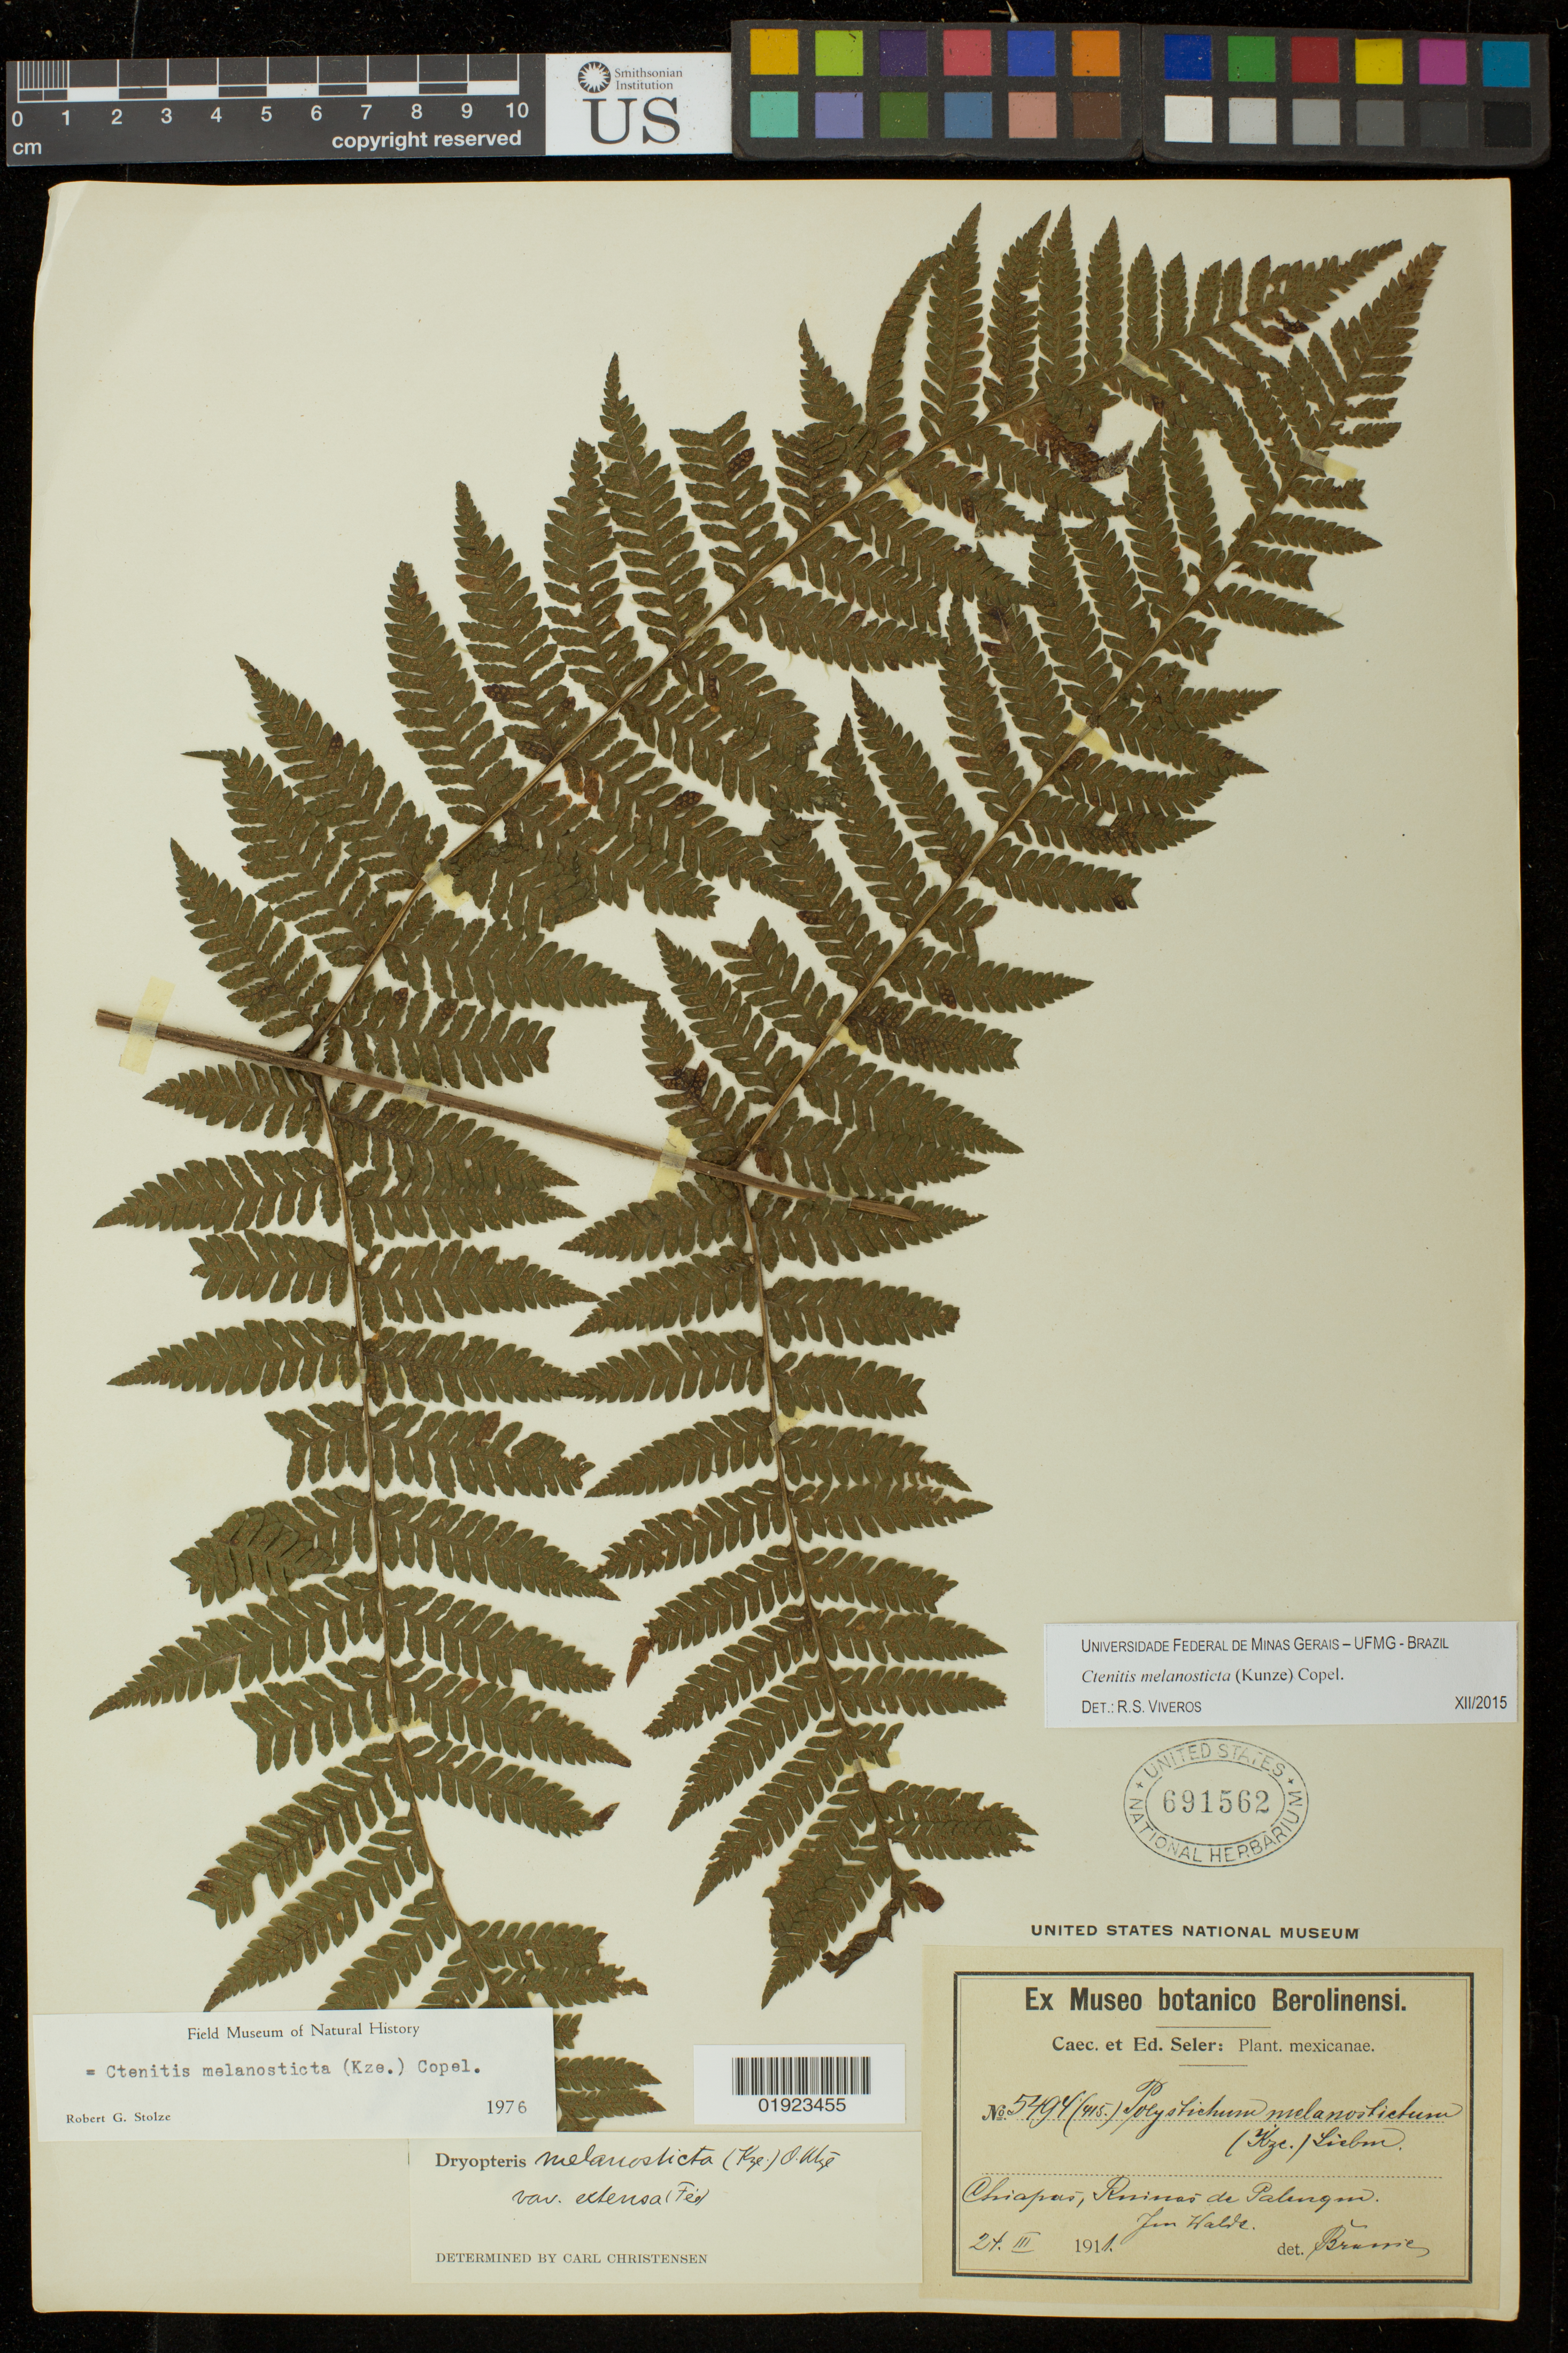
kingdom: Plantae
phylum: Tracheophyta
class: Polypodiopsida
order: Polypodiales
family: Dryopteridaceae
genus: Ctenitis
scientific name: Ctenitis melanosticta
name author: (Kunze) Copel.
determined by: Viveros, R. S.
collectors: ex Caec. et Ed Seler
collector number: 5494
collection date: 1911-03-24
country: México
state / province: Chiapas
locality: Ruinas de Palenque.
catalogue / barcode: US 691562